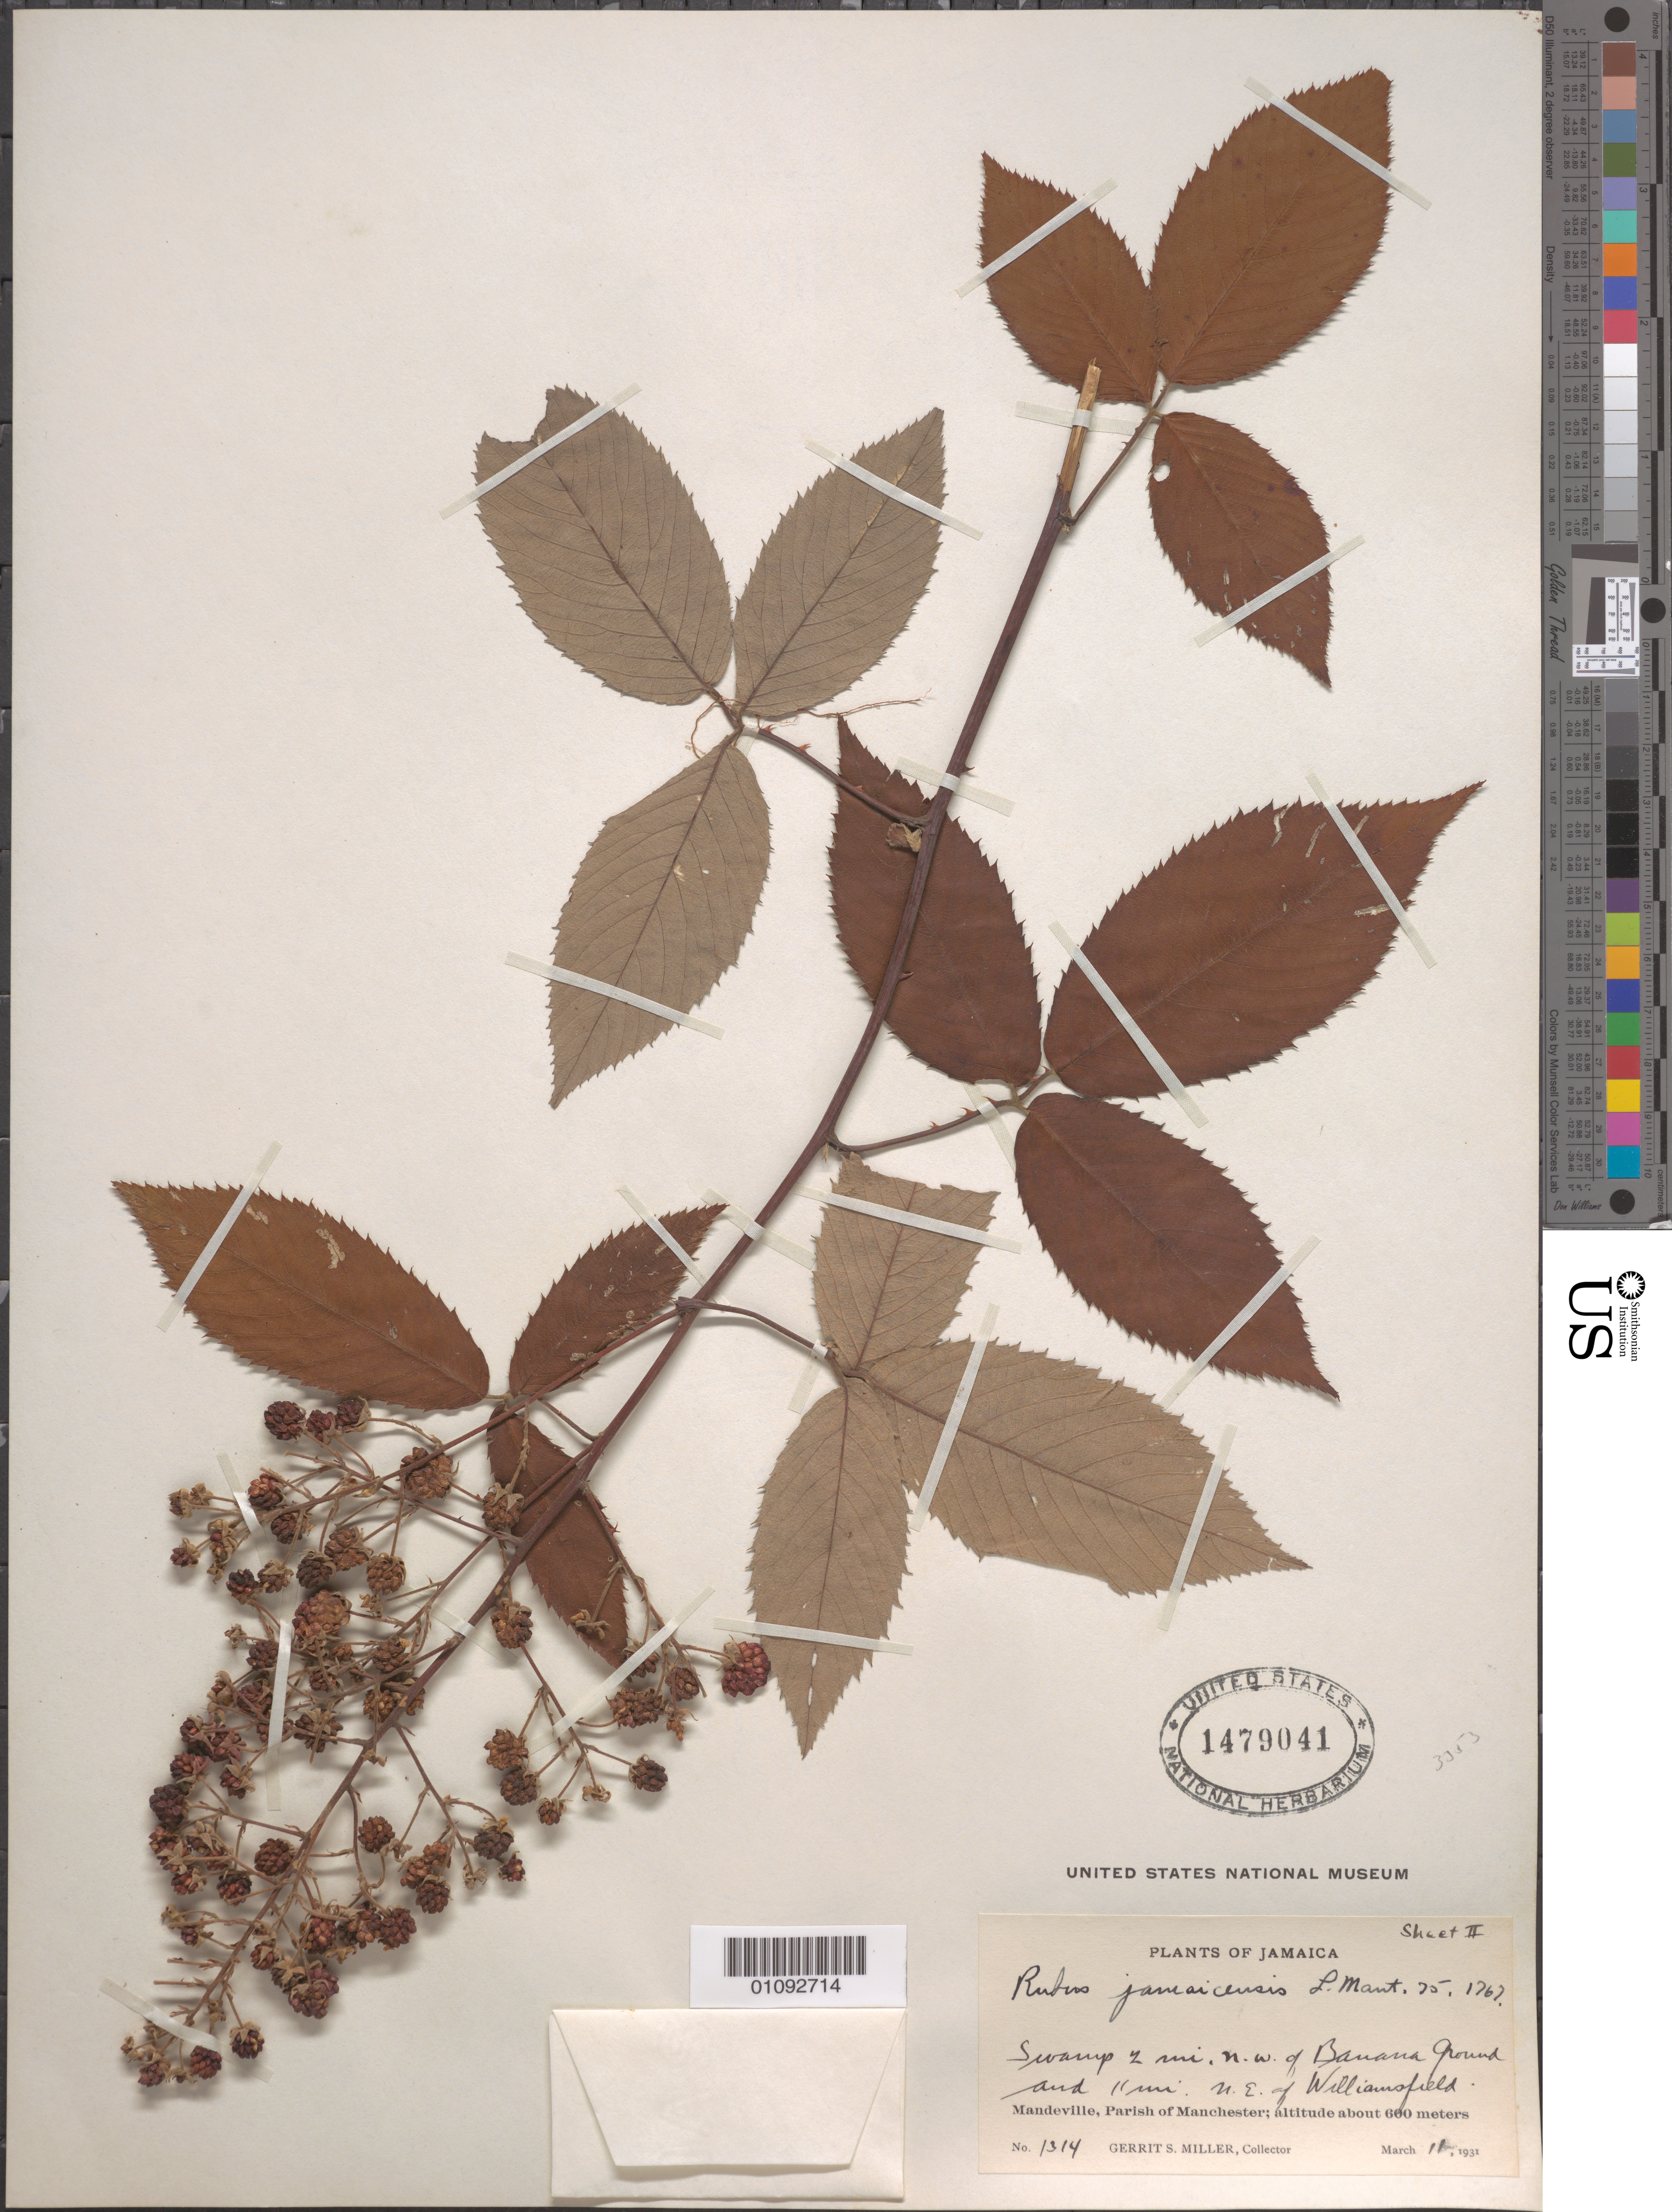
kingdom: Plantae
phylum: Tracheophyta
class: Magnoliopsida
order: Rosales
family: Rosaceae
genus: Rubus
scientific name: Rubus jamaicensis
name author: L.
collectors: G. S. Miller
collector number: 1314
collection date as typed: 11 Mar 1931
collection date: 1931-03-11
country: Jamaica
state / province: Manchester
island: Jamaica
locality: Swamp 2 mi NW of Banana ground(?) and 11 mi NE of Williamsfield. Mandeville.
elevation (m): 600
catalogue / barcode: US 1479041